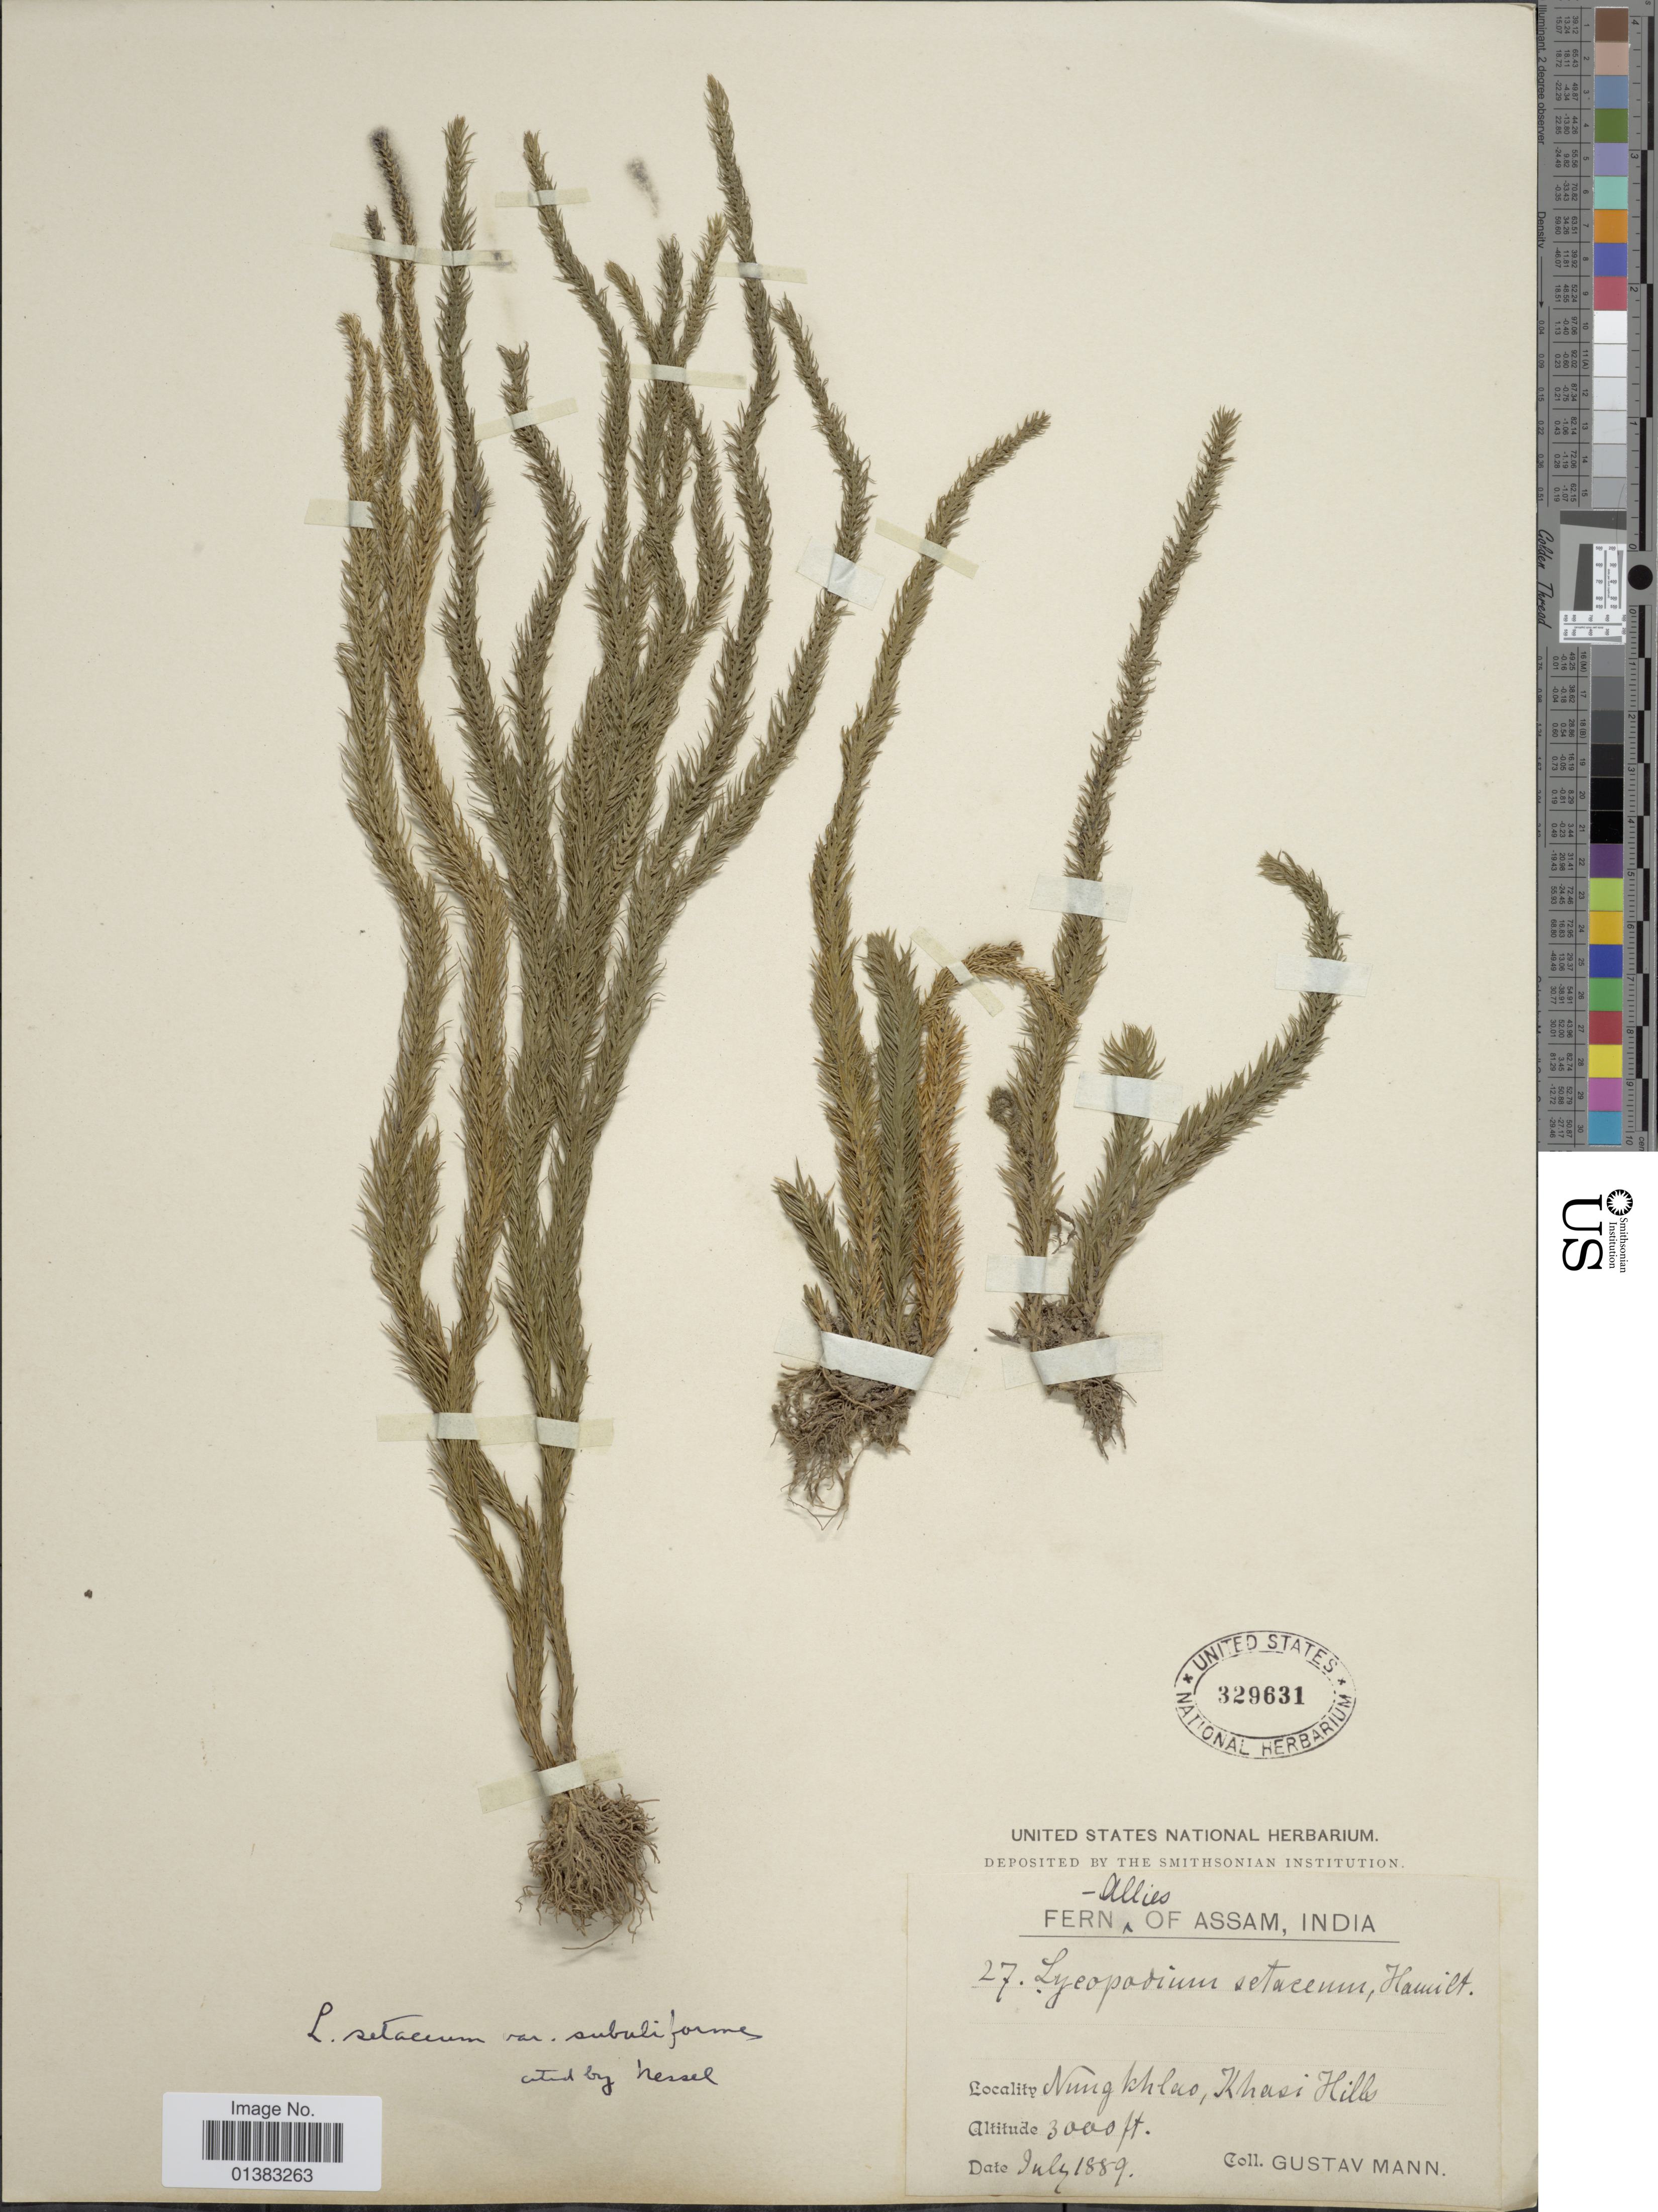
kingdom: Plantae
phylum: Tracheophyta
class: Lycopodiopsida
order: Lycopodiales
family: Lycopodiaceae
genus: Phlegmariurus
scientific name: Phlegmariurus pulcherrimus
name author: (Hook. & Grev.) Á. Löve & D. Löve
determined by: Field, A. R.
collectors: G. Mann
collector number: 27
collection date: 1889-07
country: India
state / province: Meghalaya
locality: Nungkhlao, Khasi Hills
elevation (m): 914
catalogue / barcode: US 329631